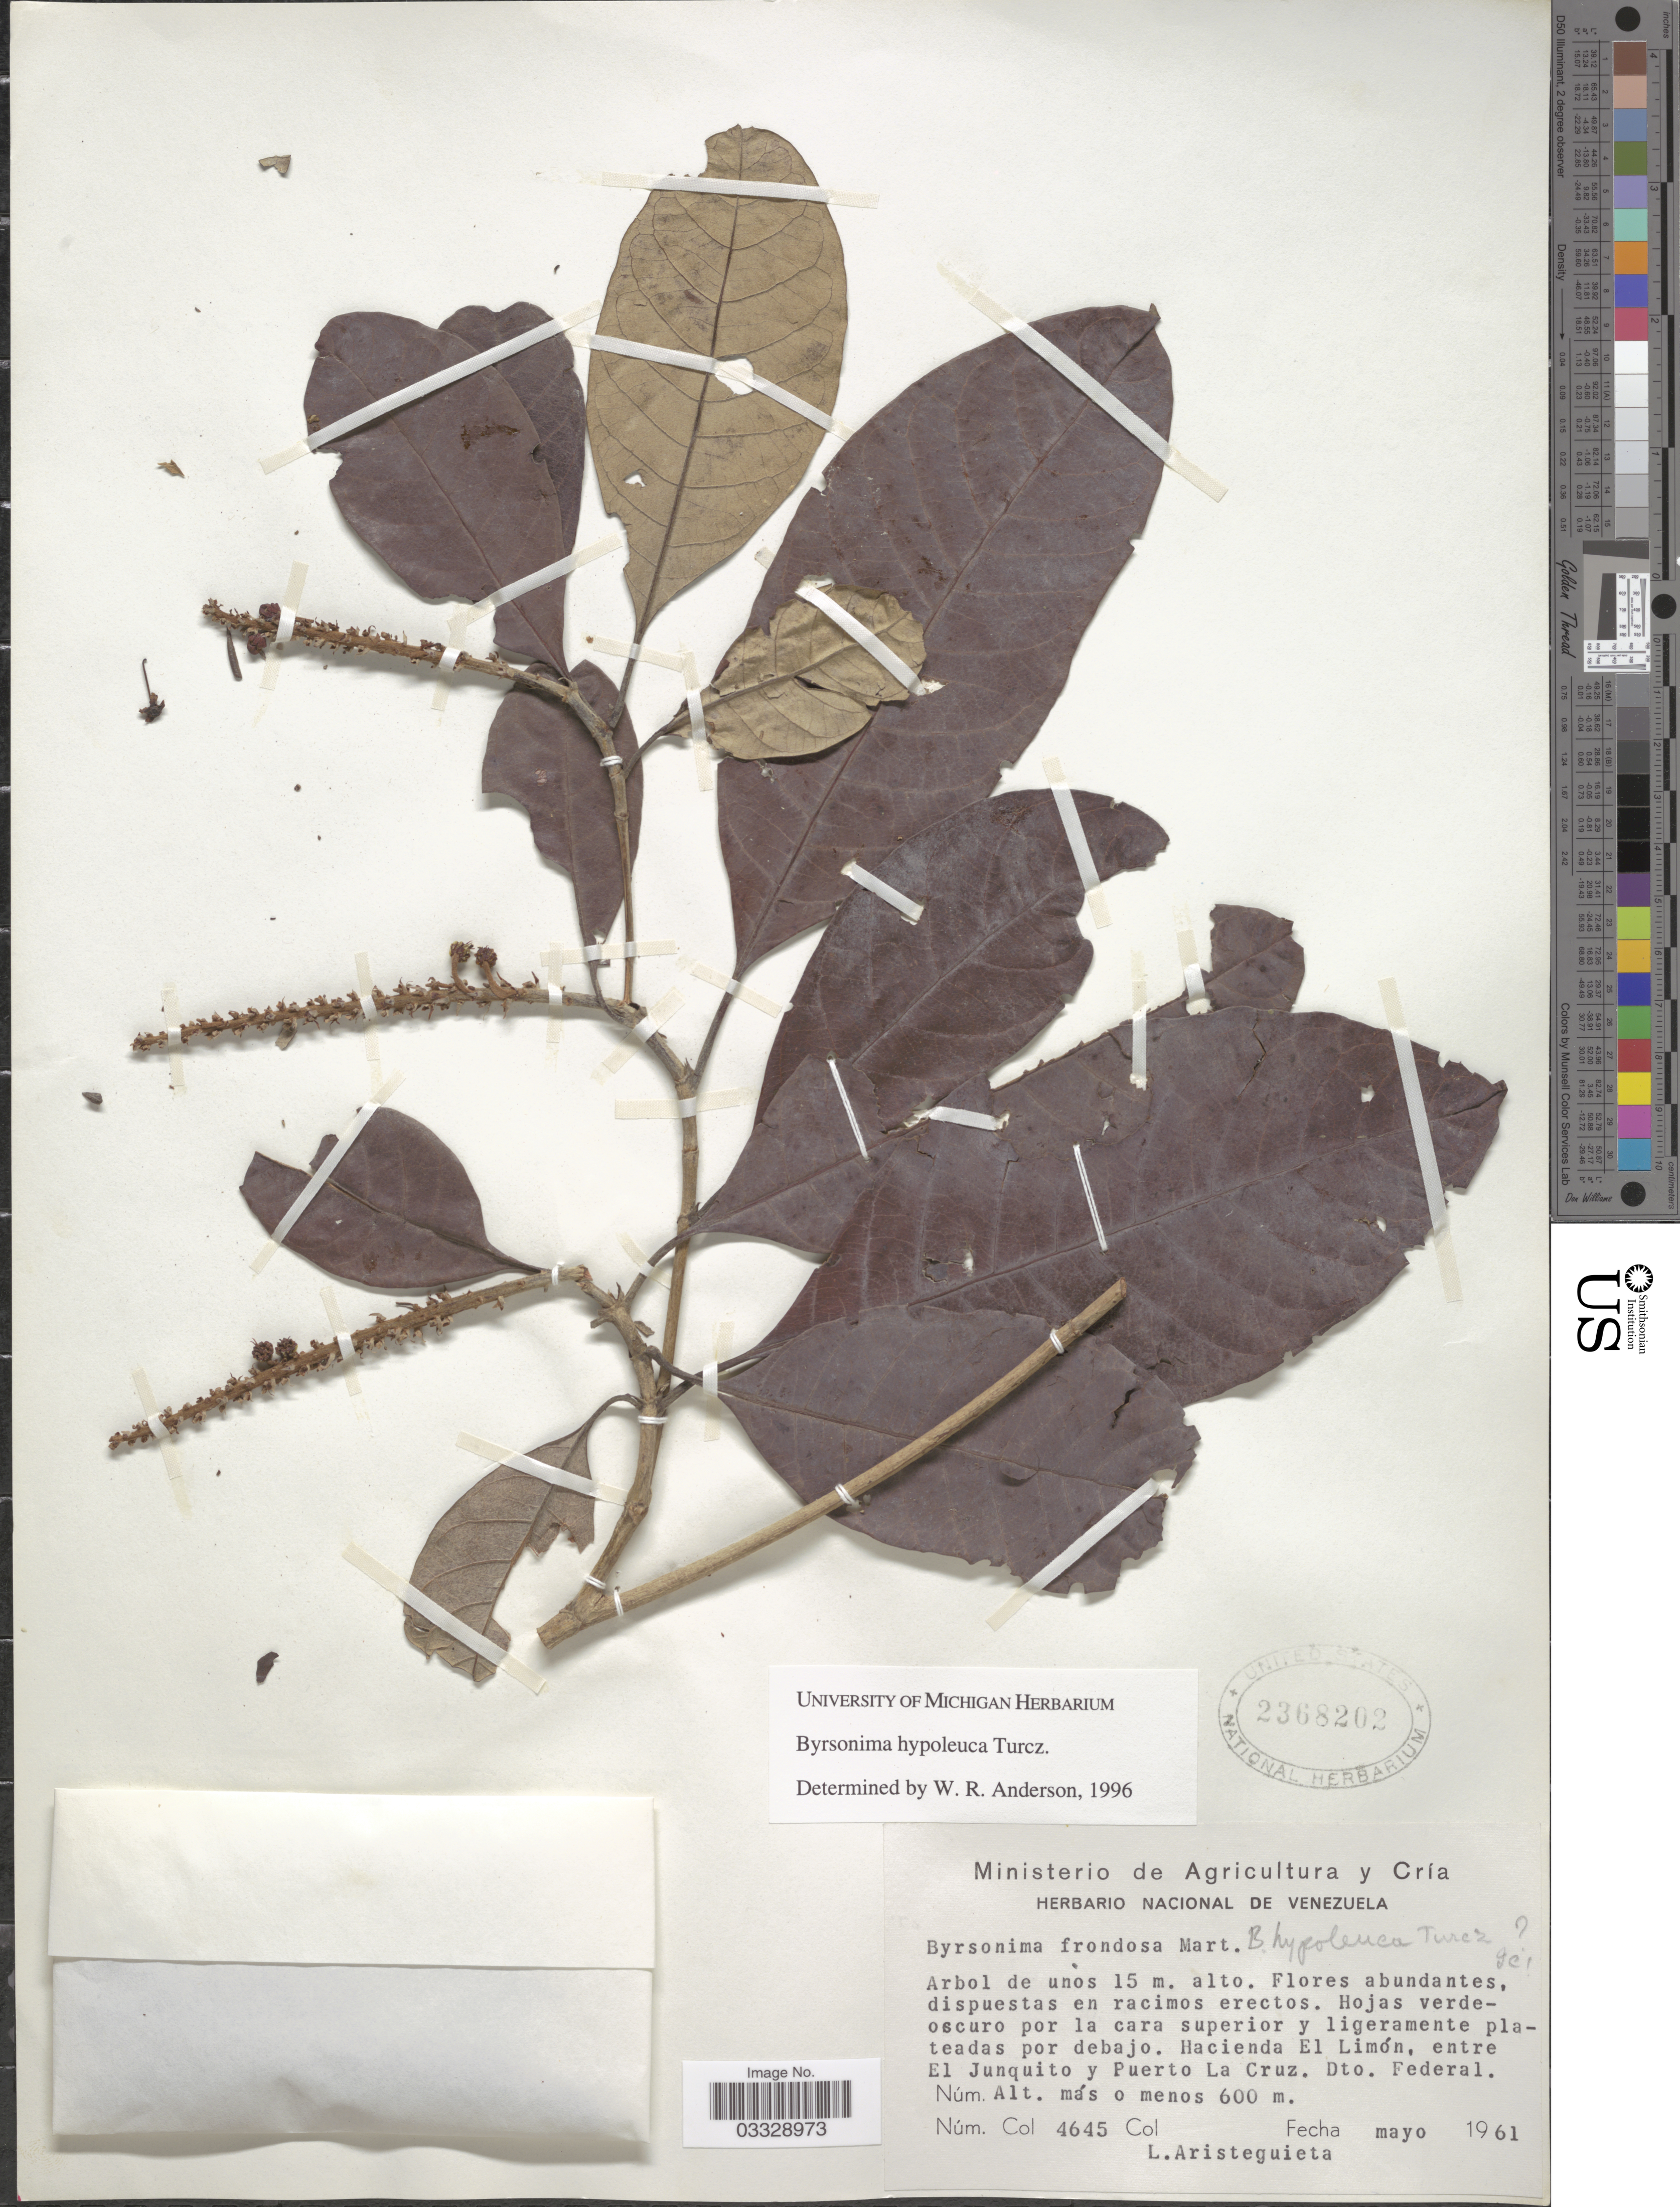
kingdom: Plantae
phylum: Tracheophyta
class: Magnoliopsida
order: Malpighiales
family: Malpighiaceae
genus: Byrsonima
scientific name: Byrsonima hypoleuca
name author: Turcz.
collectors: L. Aristeguieta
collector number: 4645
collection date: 1961-05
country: Venezuela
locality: Hacienda El Limón, entre El Junquito y Puerto La Cruz. Dto. Federal.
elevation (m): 600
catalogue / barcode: US 2368202